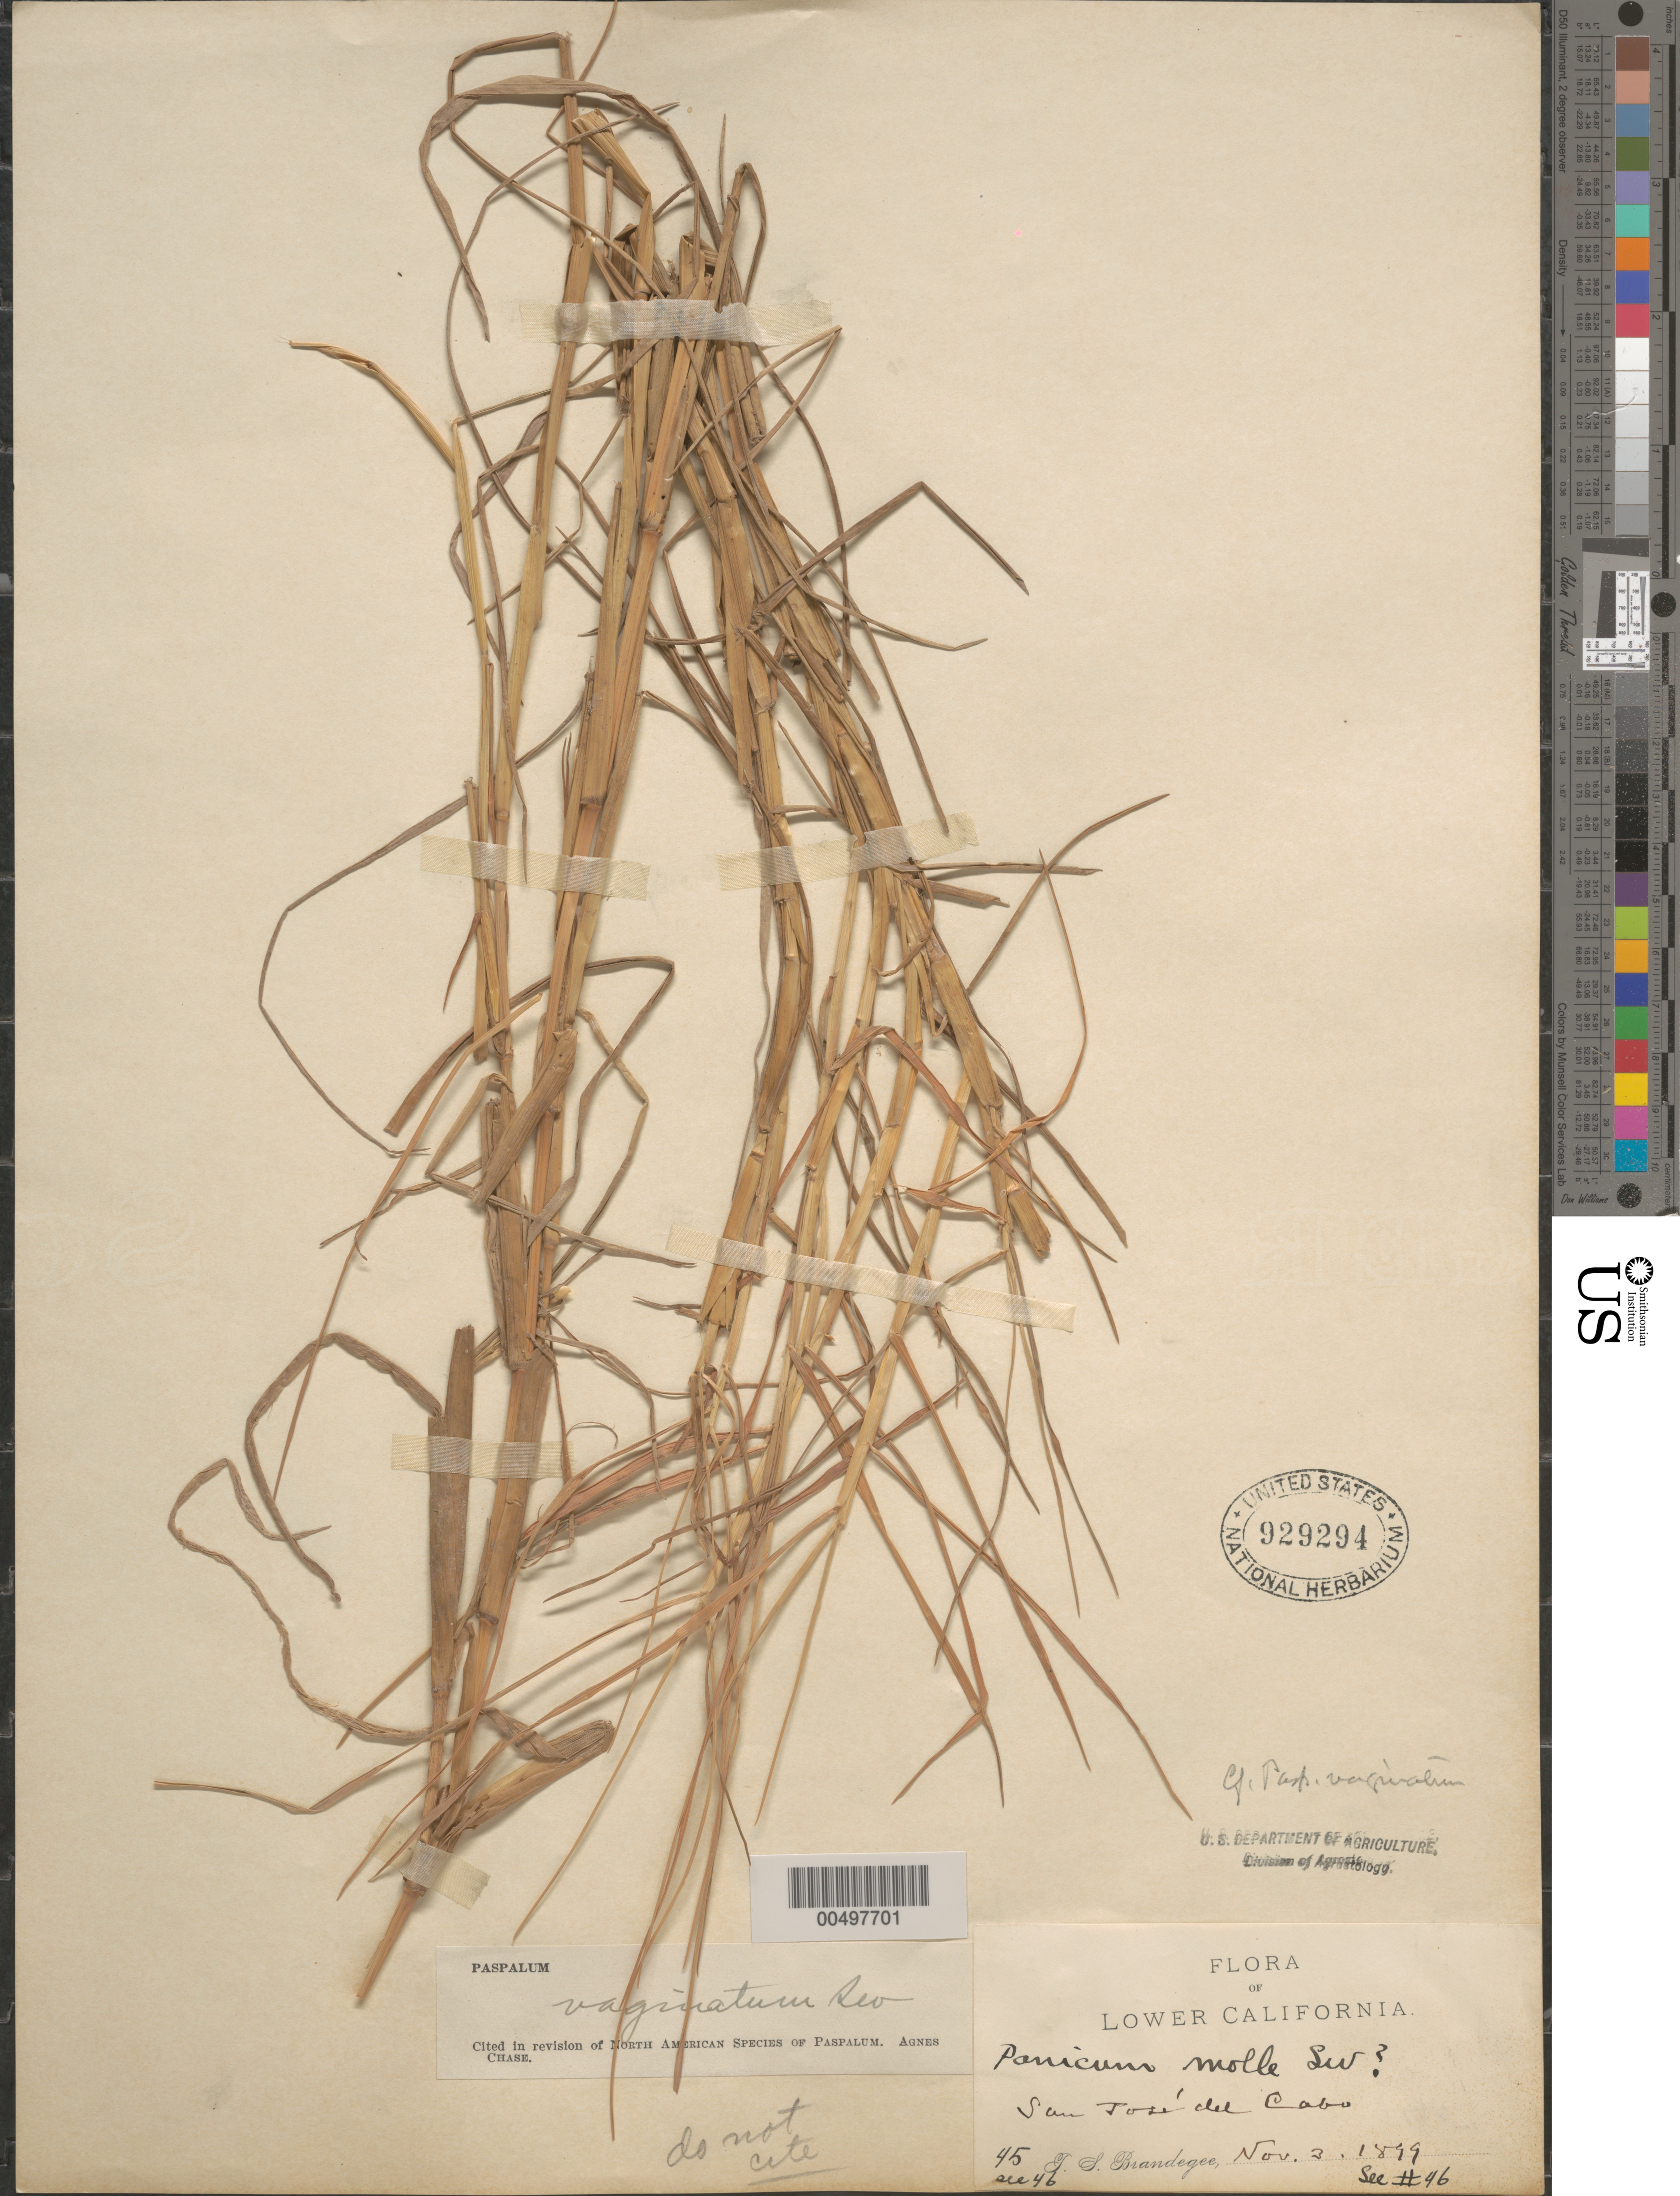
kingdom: Plantae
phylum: Tracheophyta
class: Liliopsida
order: Poales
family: Poaceae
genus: Paspalum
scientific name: Paspalum distichum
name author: L.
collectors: T. S. Brandegee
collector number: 45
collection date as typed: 3 Nov 1899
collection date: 1899-11-03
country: Mexico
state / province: Baja California Sur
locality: San José del Cabo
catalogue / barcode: US 929294